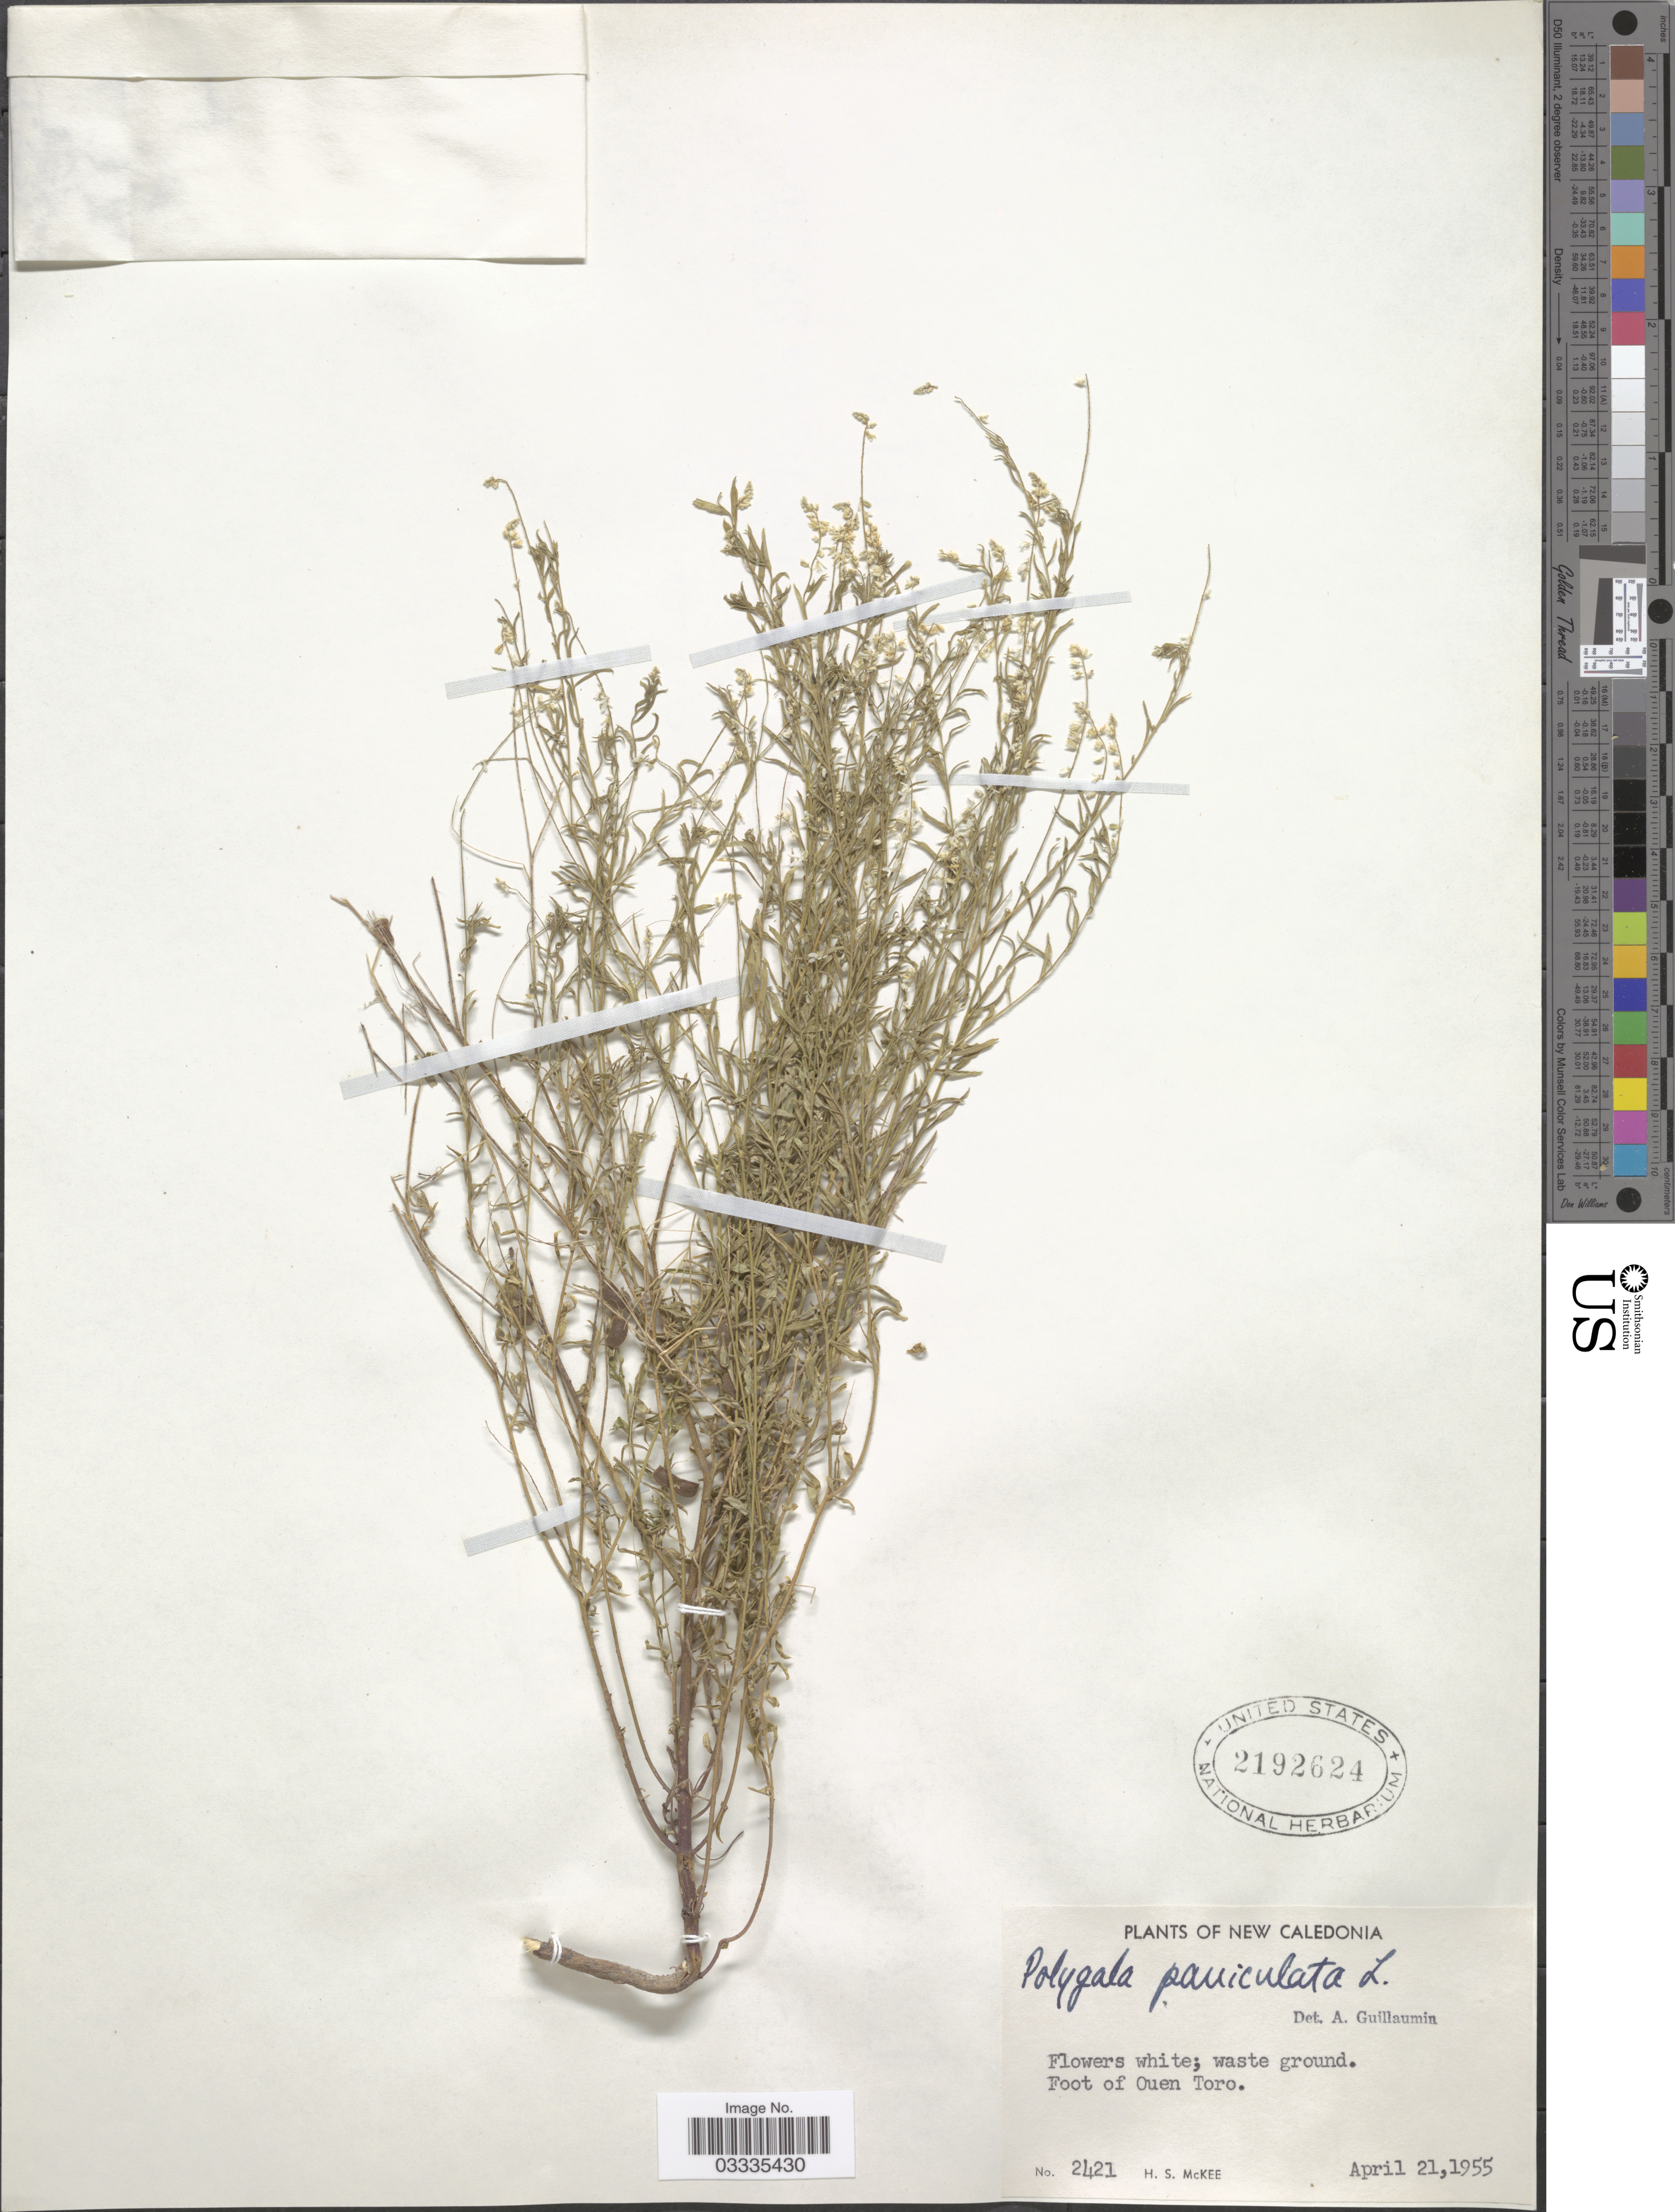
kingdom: Plantae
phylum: Tracheophyta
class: Magnoliopsida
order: Fabales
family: Polygalaceae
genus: Polygala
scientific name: Polygala paniculata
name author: L.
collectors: H. S. McKee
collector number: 2421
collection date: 1955-04-21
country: New Caledonia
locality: New Caledonia. Foot of Ouen Toro.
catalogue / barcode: US 2192624